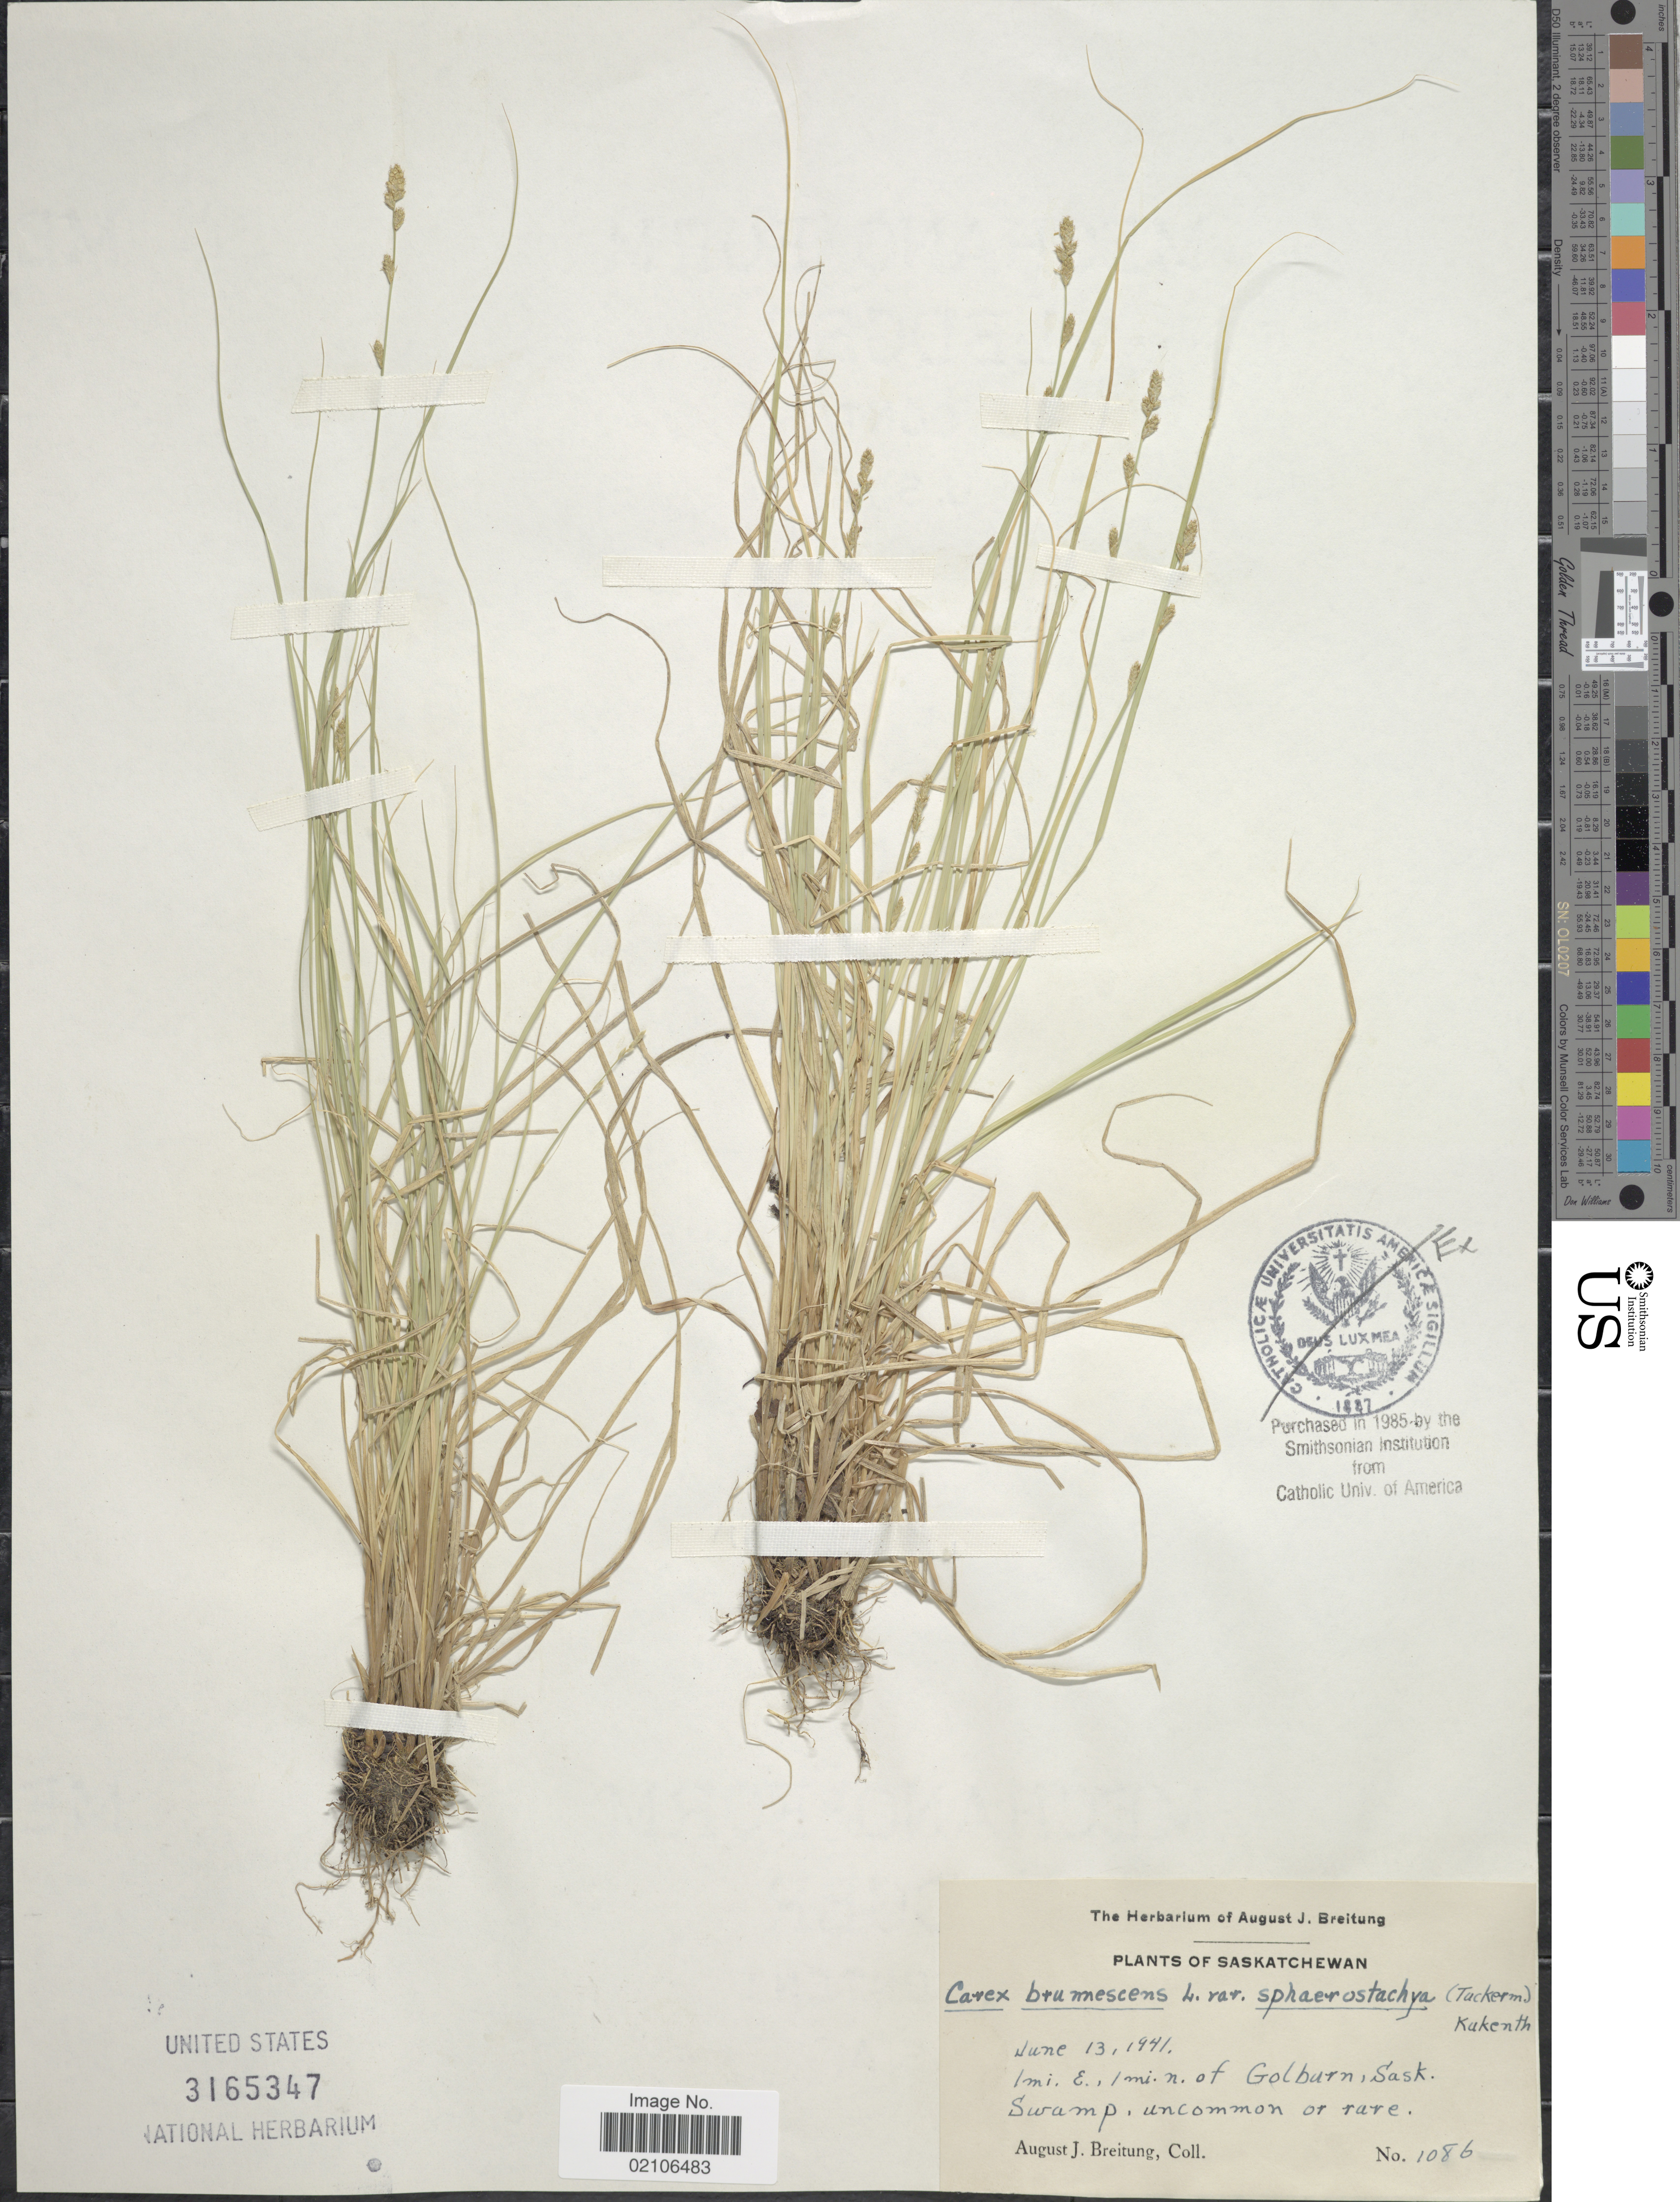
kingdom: Plantae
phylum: Tracheophyta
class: Liliopsida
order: Poales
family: Cyperaceae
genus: Carex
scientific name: Carex brunnescens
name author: (Pers.) Poir.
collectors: A. Breitung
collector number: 1086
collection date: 1941-06-13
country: Canada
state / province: Saskatchewan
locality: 1 mi. E., 1 mi. n. of Golburn, Sask/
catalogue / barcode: US 3165347